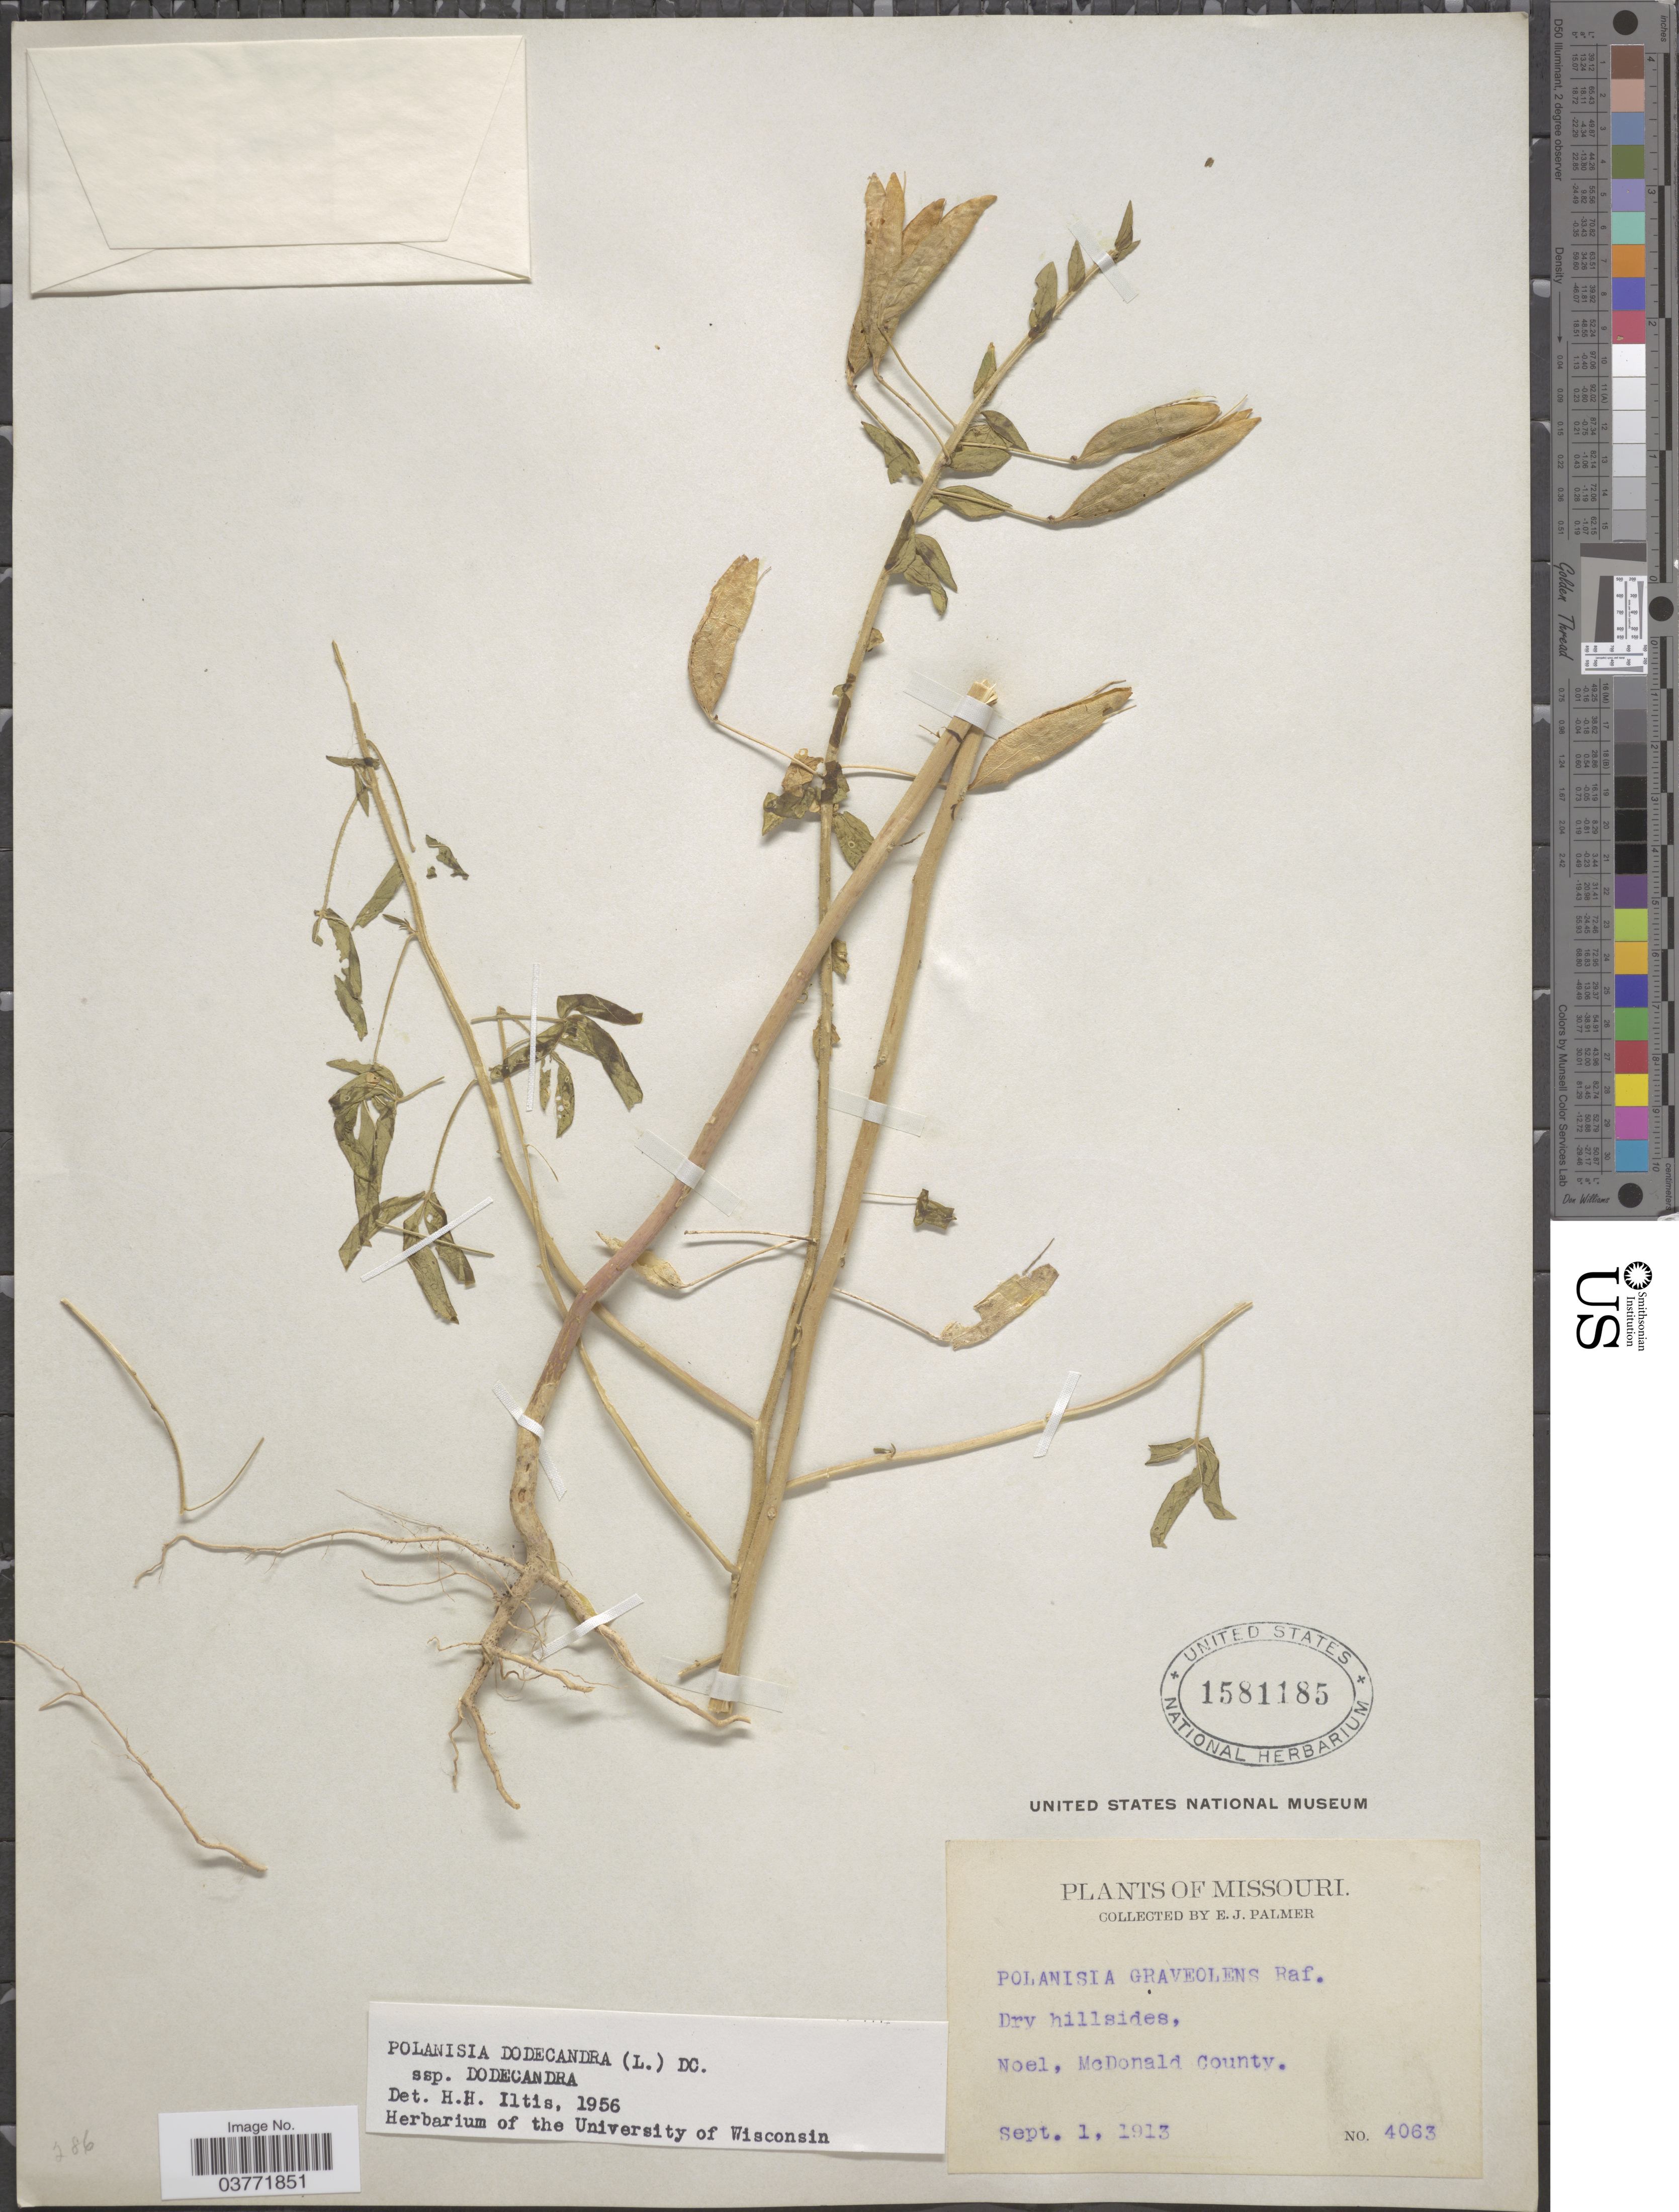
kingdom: Plantae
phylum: Tracheophyta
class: Magnoliopsida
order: Brassicales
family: Cleomaceae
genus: Polanisia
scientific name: Polanisia dodecandra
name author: (L.) DC.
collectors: E. J. Palmer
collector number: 4063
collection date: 1913-07-01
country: United States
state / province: Missouri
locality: Noel, McDonald County.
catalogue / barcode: US 1581185